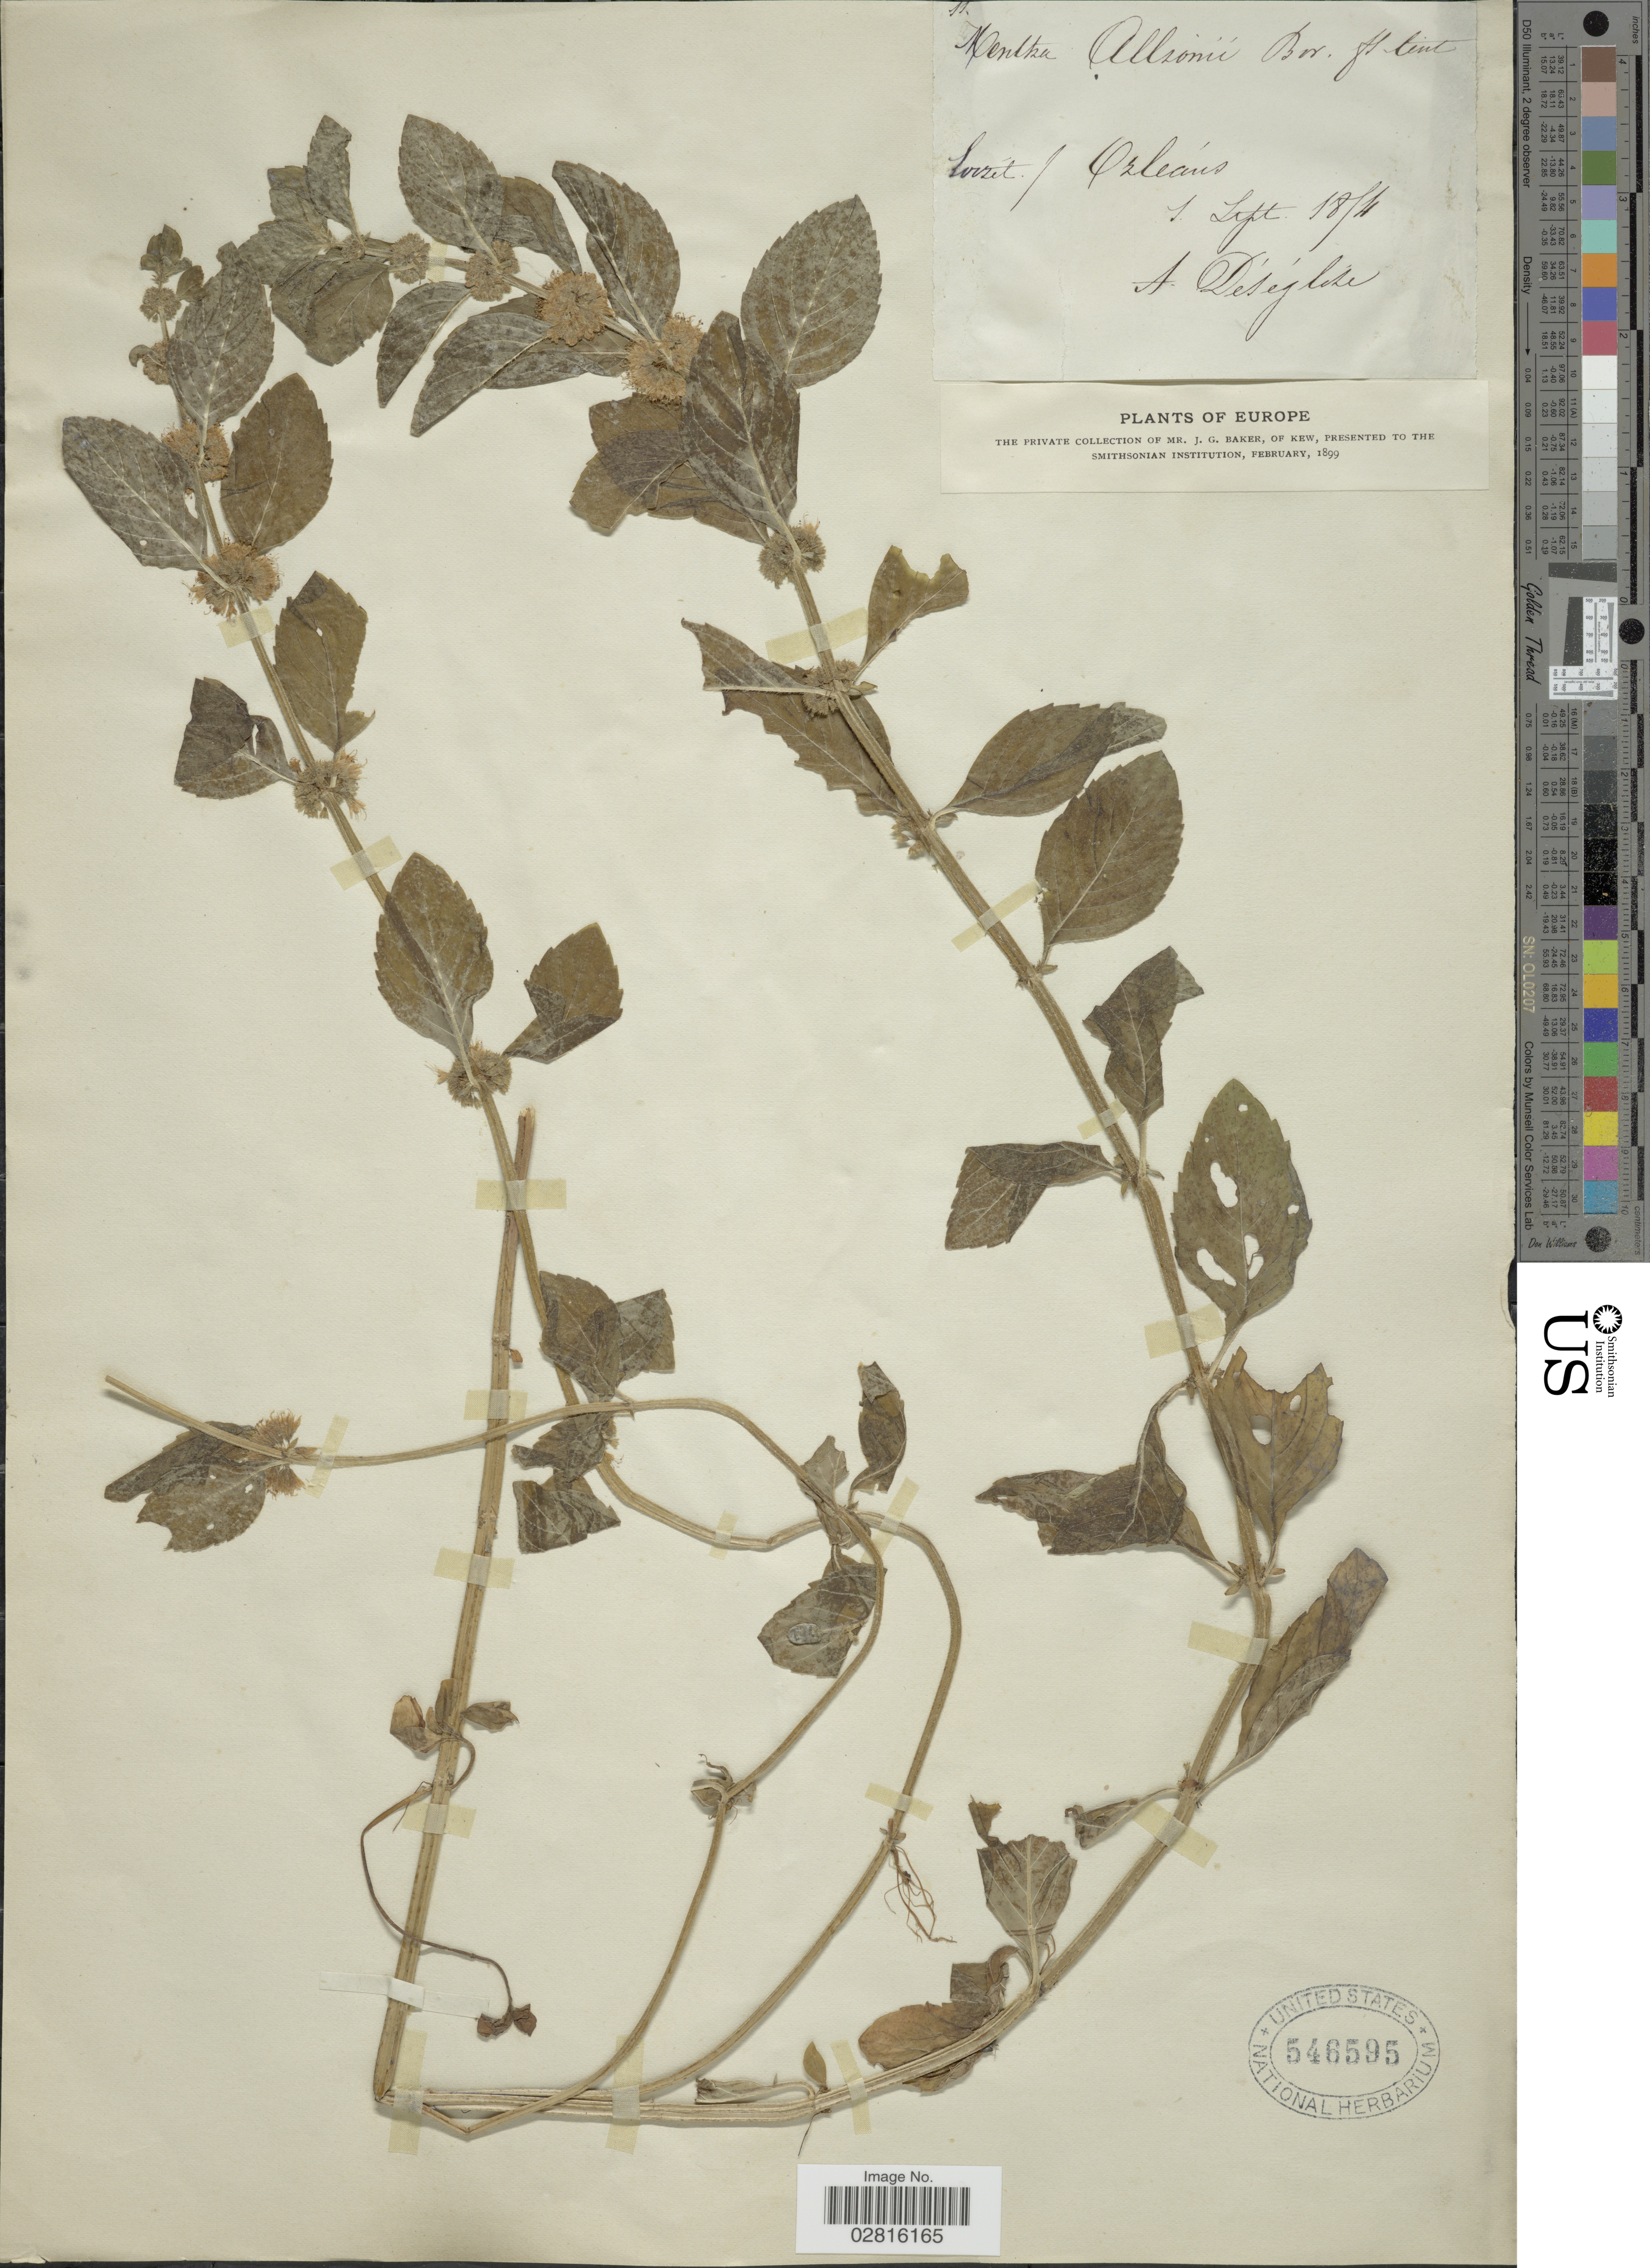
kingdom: Plantae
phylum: Tracheophyta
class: Magnoliopsida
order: Lamiales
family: Lamiaceae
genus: Mentha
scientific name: Mentha arvensis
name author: L.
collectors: A. Deseglise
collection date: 1874-09-01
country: France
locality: Loiret, Orleáns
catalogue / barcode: US 546595